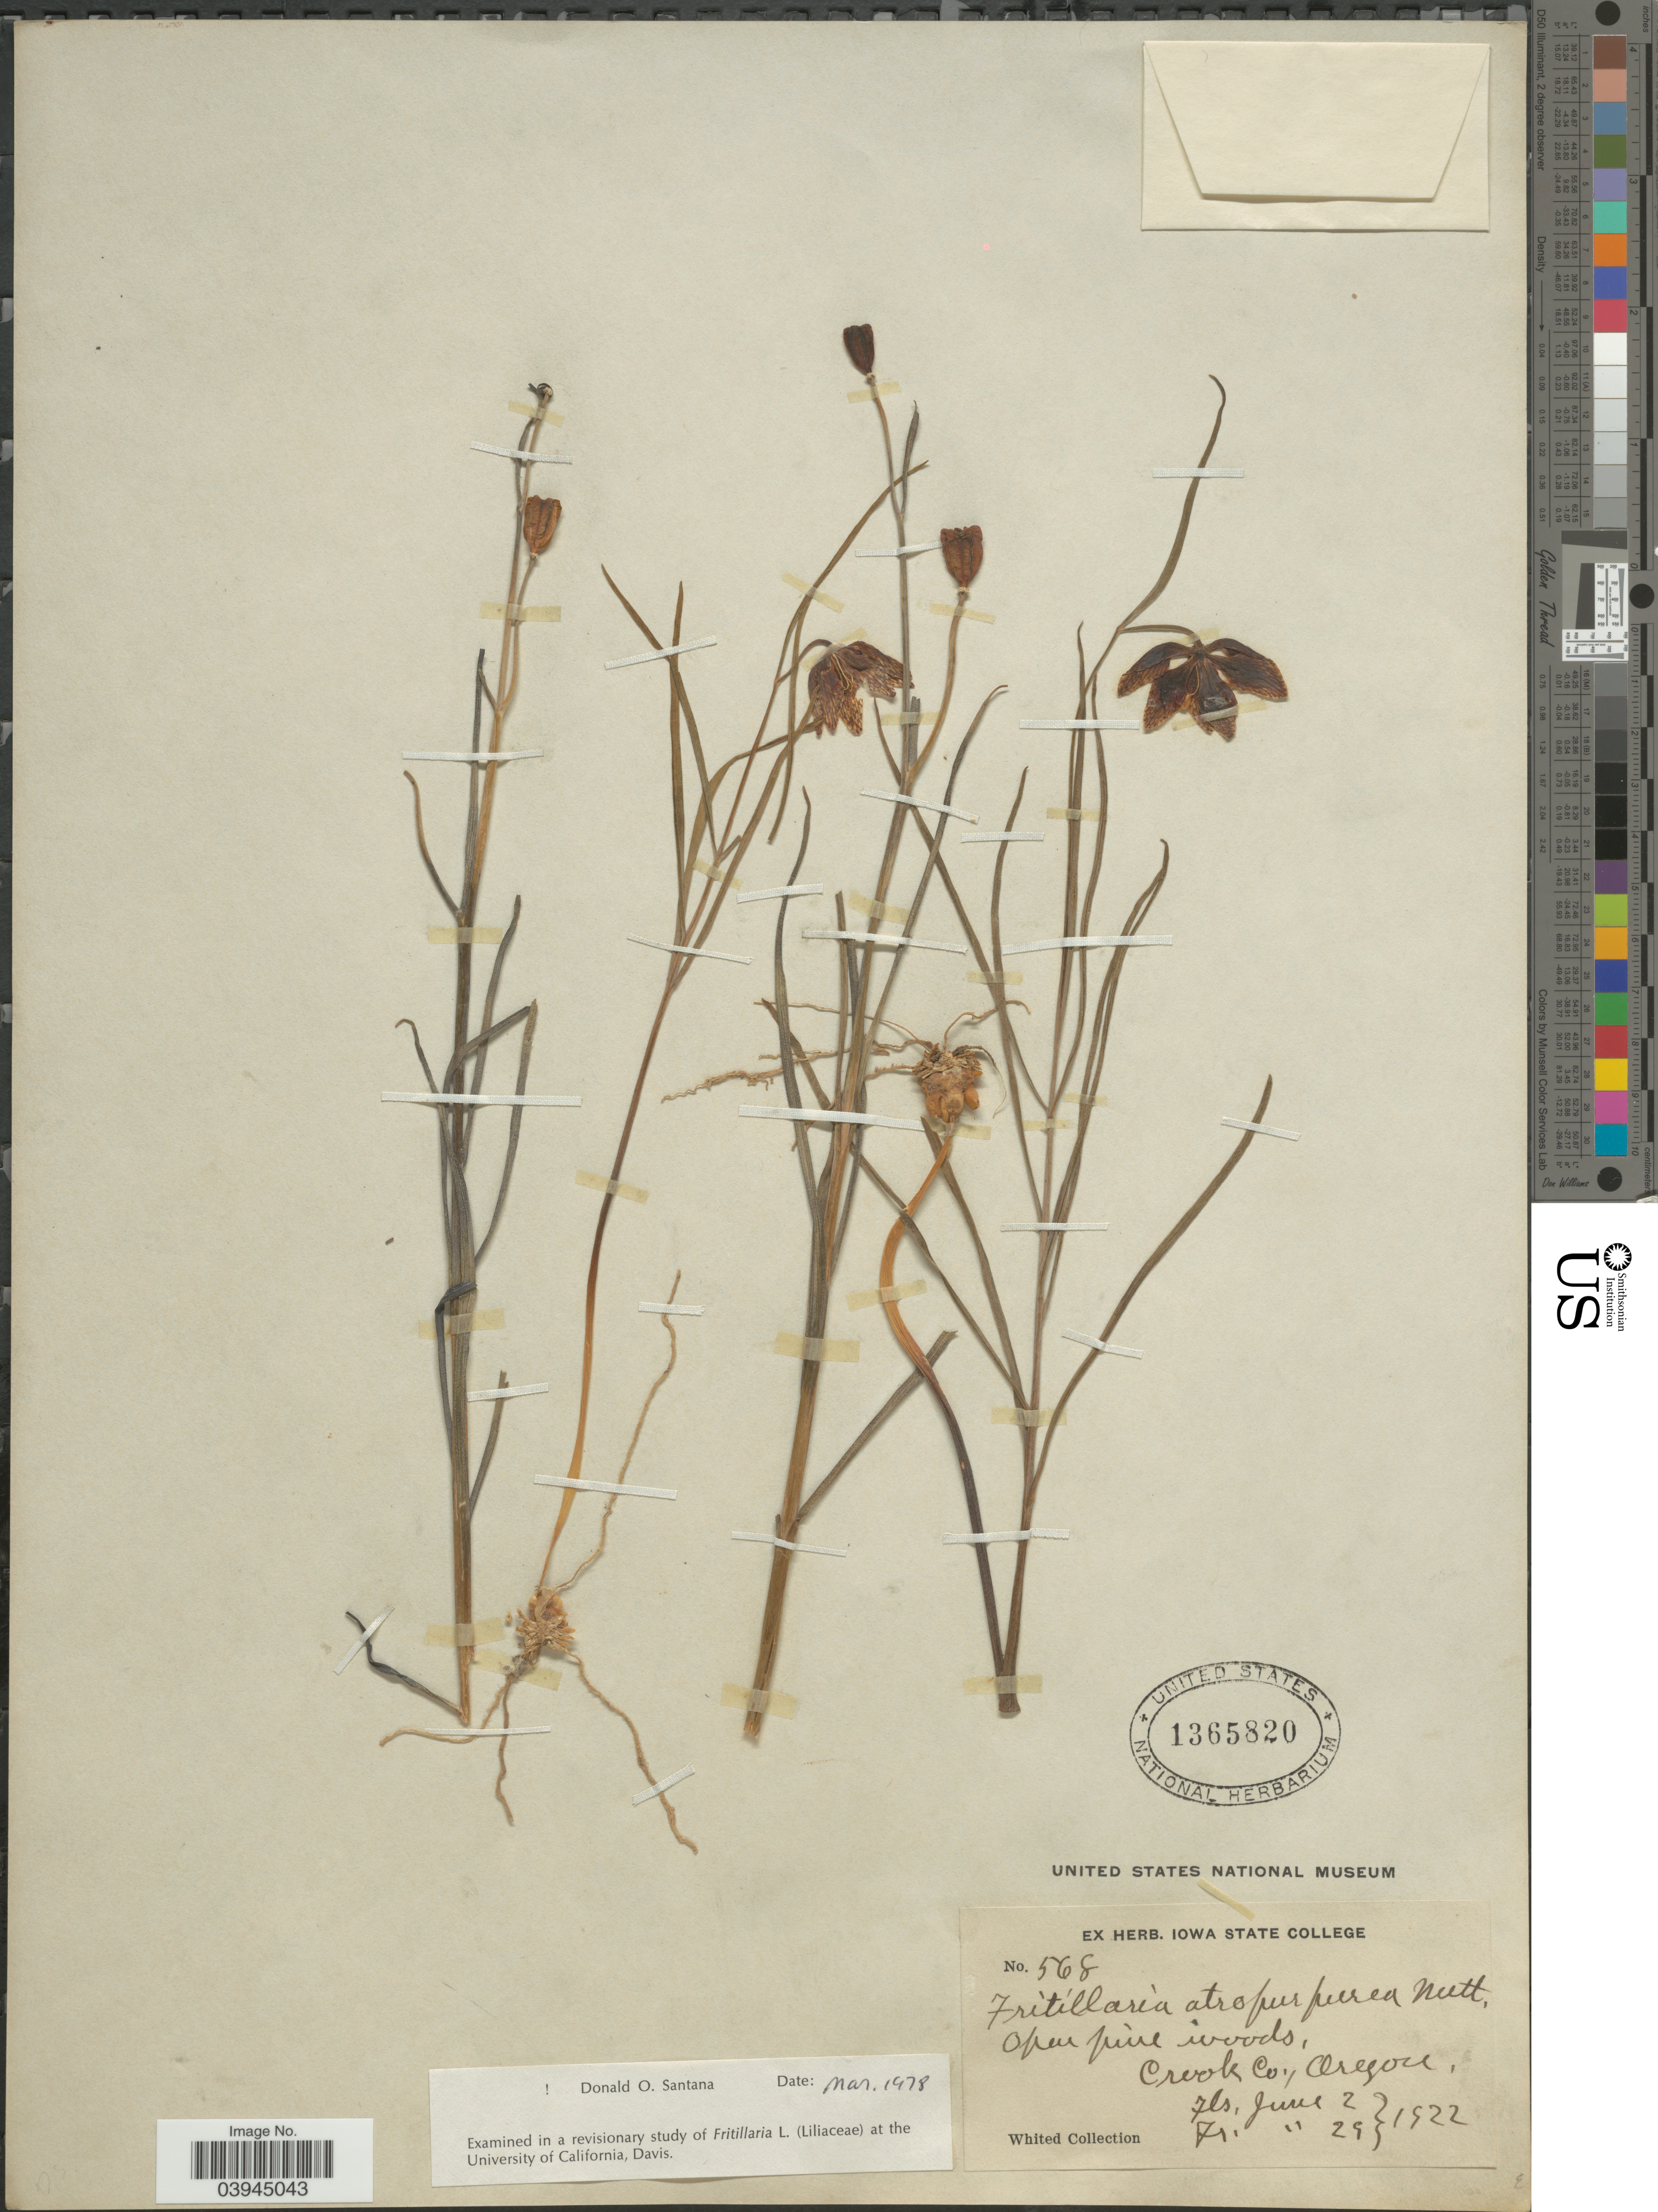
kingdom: Plantae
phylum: Tracheophyta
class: Liliopsida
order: Liliales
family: Liliaceae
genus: Fritillaria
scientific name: Fritillaria atropurpurea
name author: Nutt.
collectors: K. Whited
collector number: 568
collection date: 1922-06-02/1922-06-29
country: United States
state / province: Oregon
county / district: Crook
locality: Open pine woods, Crook Co.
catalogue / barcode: US 1365820